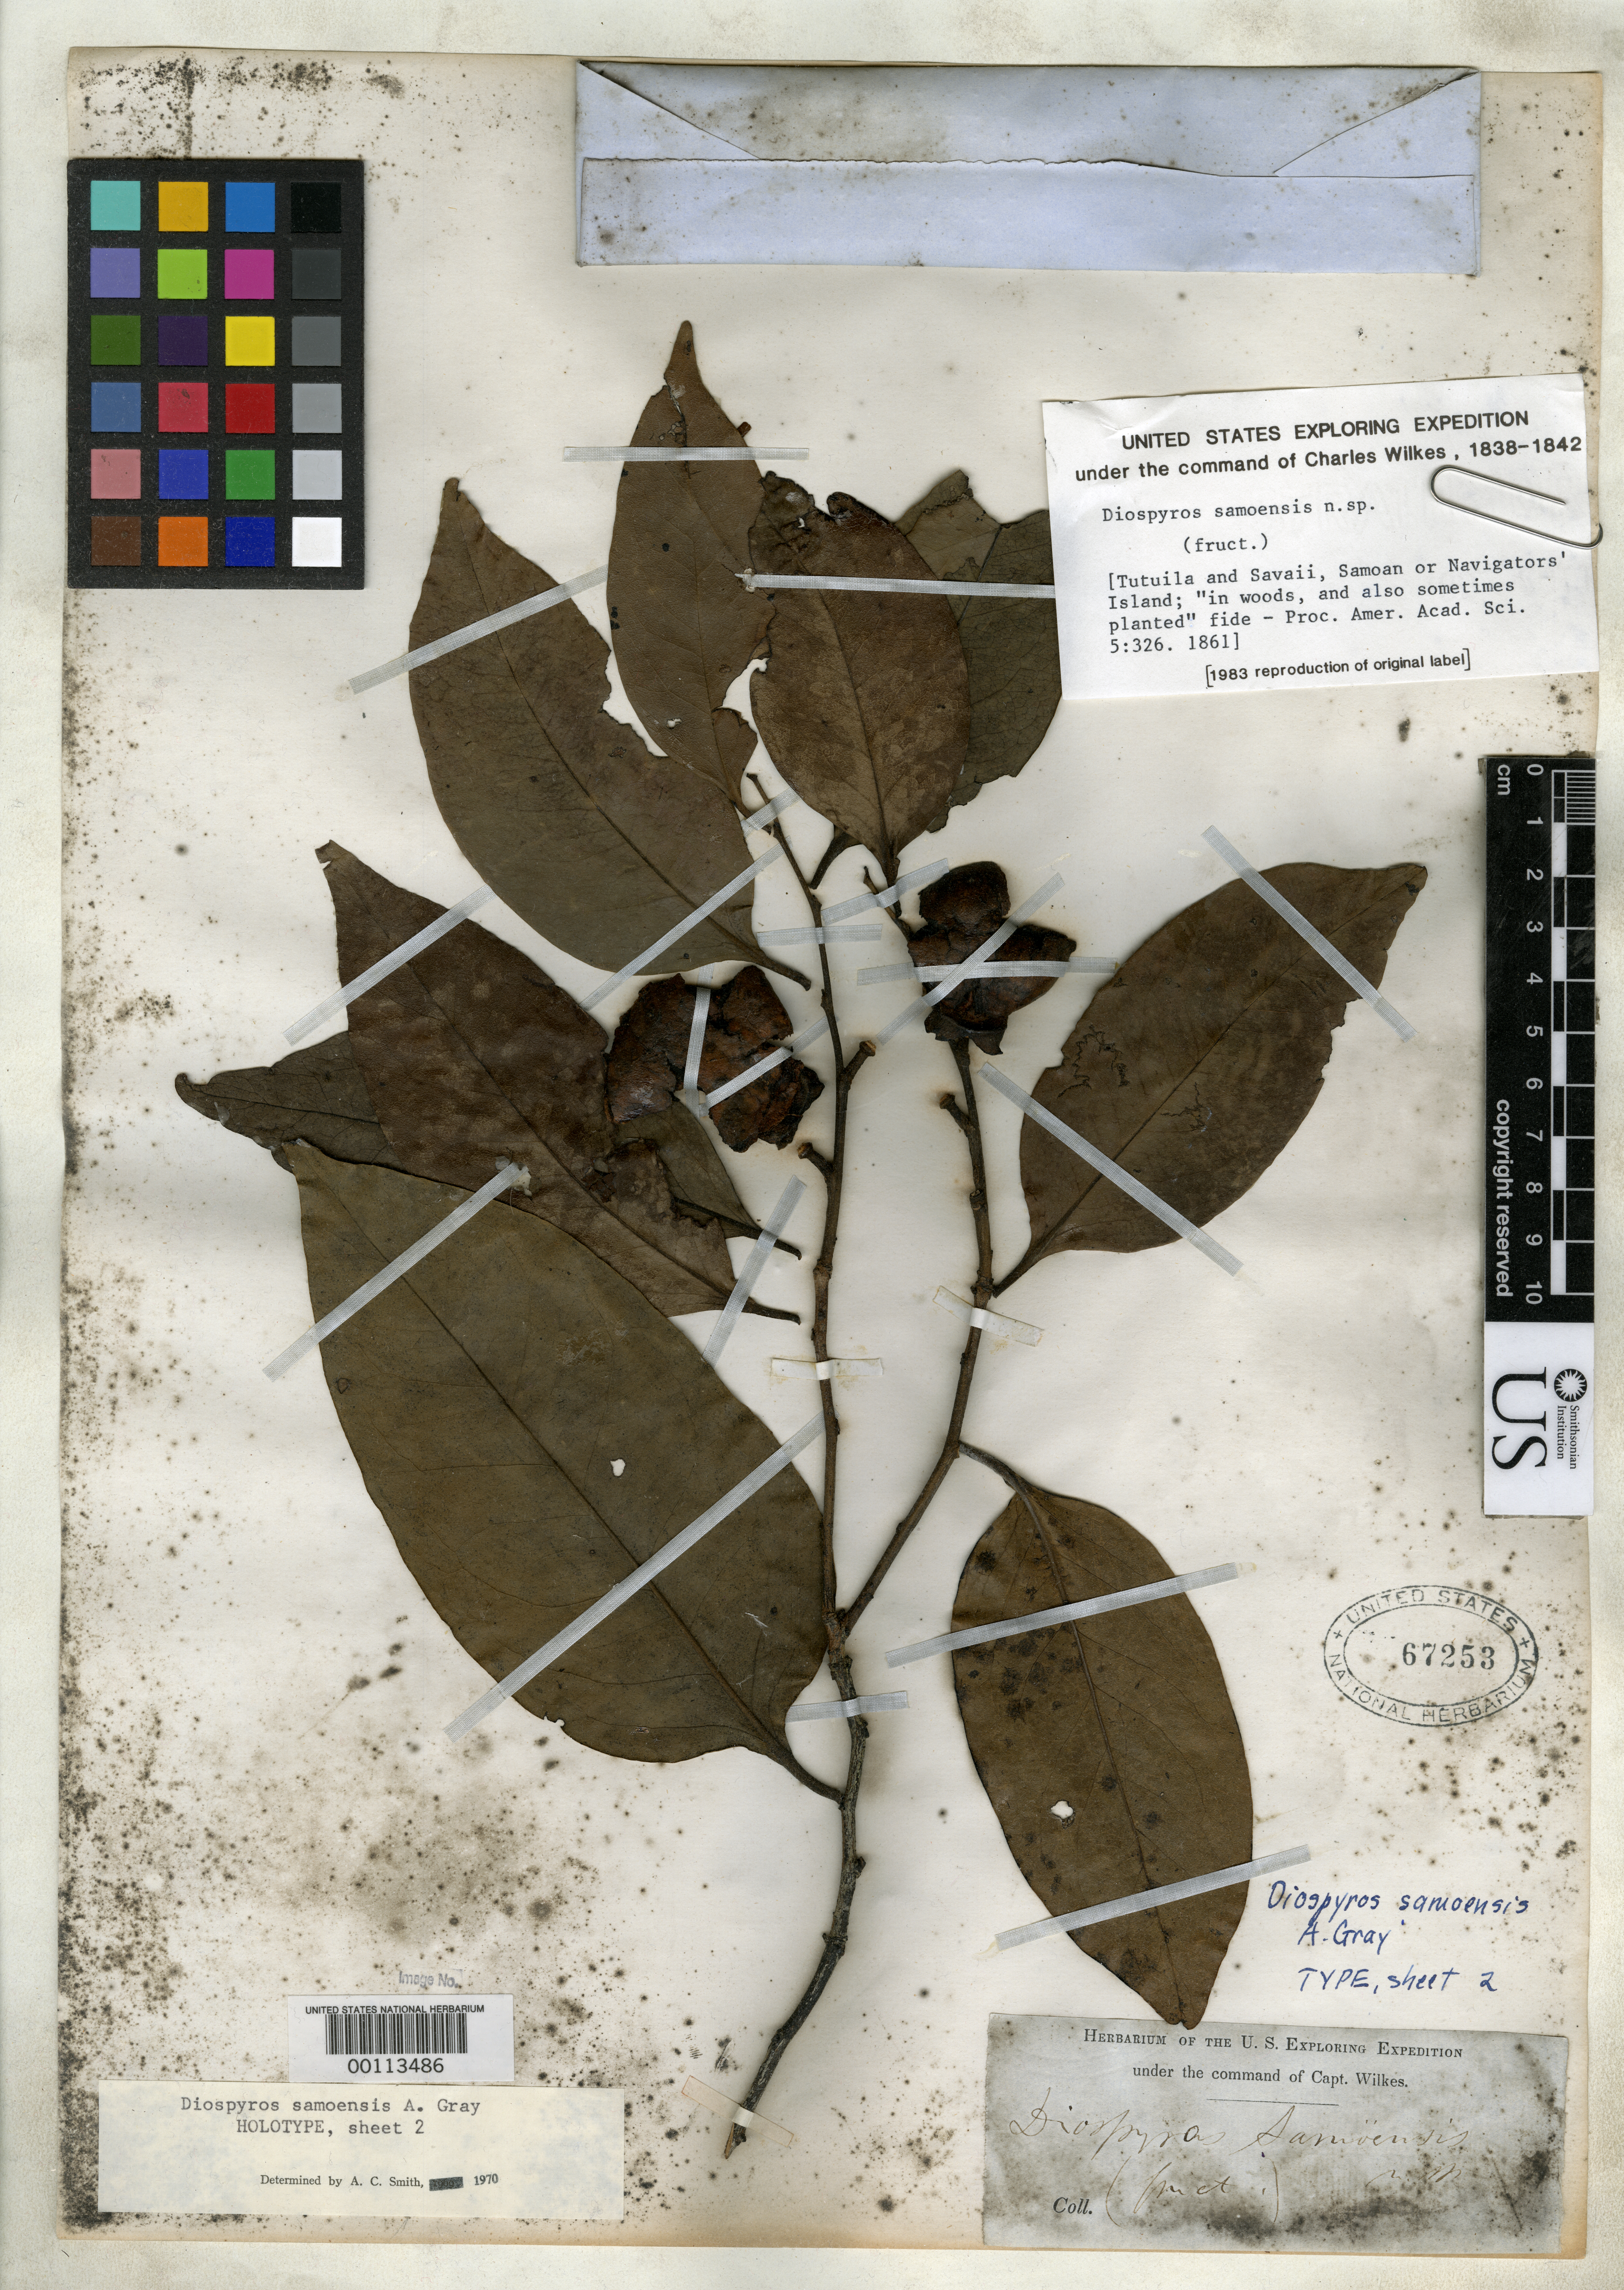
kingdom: Plantae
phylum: Tracheophyta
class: Magnoliopsida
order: Ericales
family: Ebenaceae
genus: Diospyros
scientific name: Diospyros samoensis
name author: A. Gray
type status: Holotype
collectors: Wilkes Explor. Exped.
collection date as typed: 1838 to -- --- 1842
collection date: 1838/1842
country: American Samoa / Samoa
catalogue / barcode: US 67253